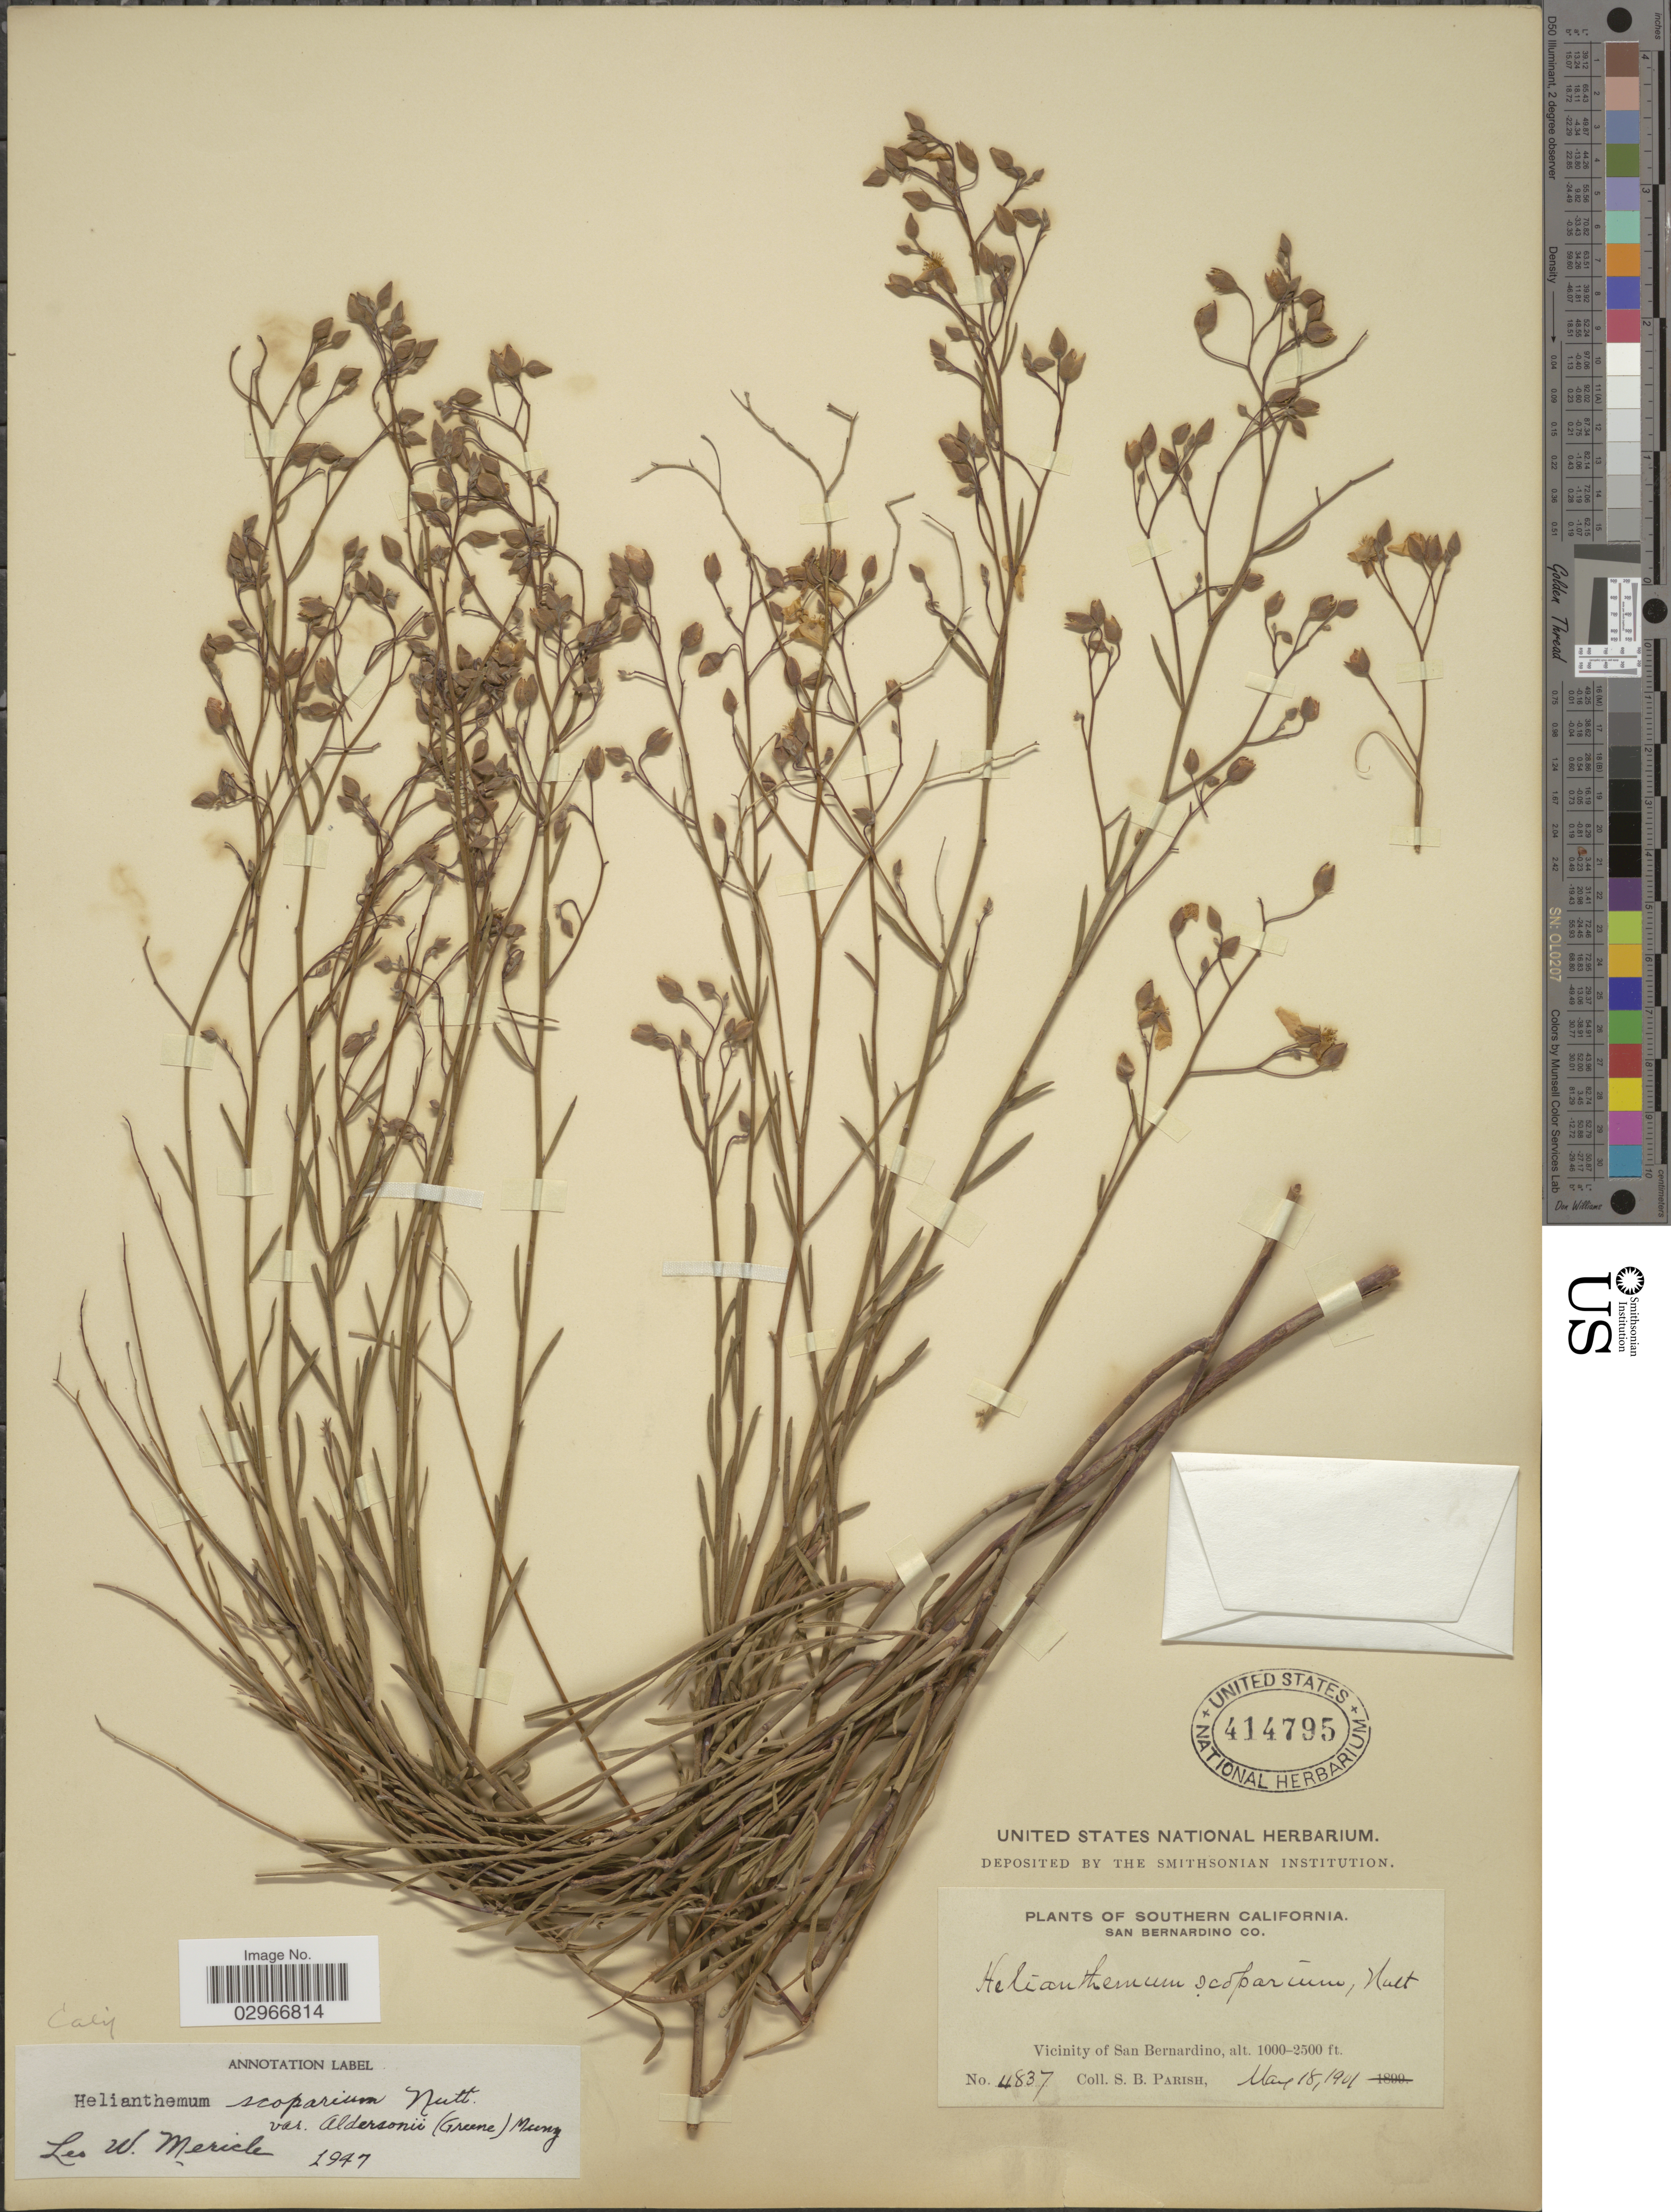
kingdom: Plantae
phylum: Tracheophyta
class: Magnoliopsida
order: Malvales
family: Cistaceae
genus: Helianthemum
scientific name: Helianthemum scoparium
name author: Nutt. ex Torr. & A. Gray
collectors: S. B. Parish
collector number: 4837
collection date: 1901-05-18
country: United States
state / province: California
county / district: San Bernardino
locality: Southern California, San Bernardino Co. Vicinity of San Bernardino.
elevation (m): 305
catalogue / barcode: US 414795